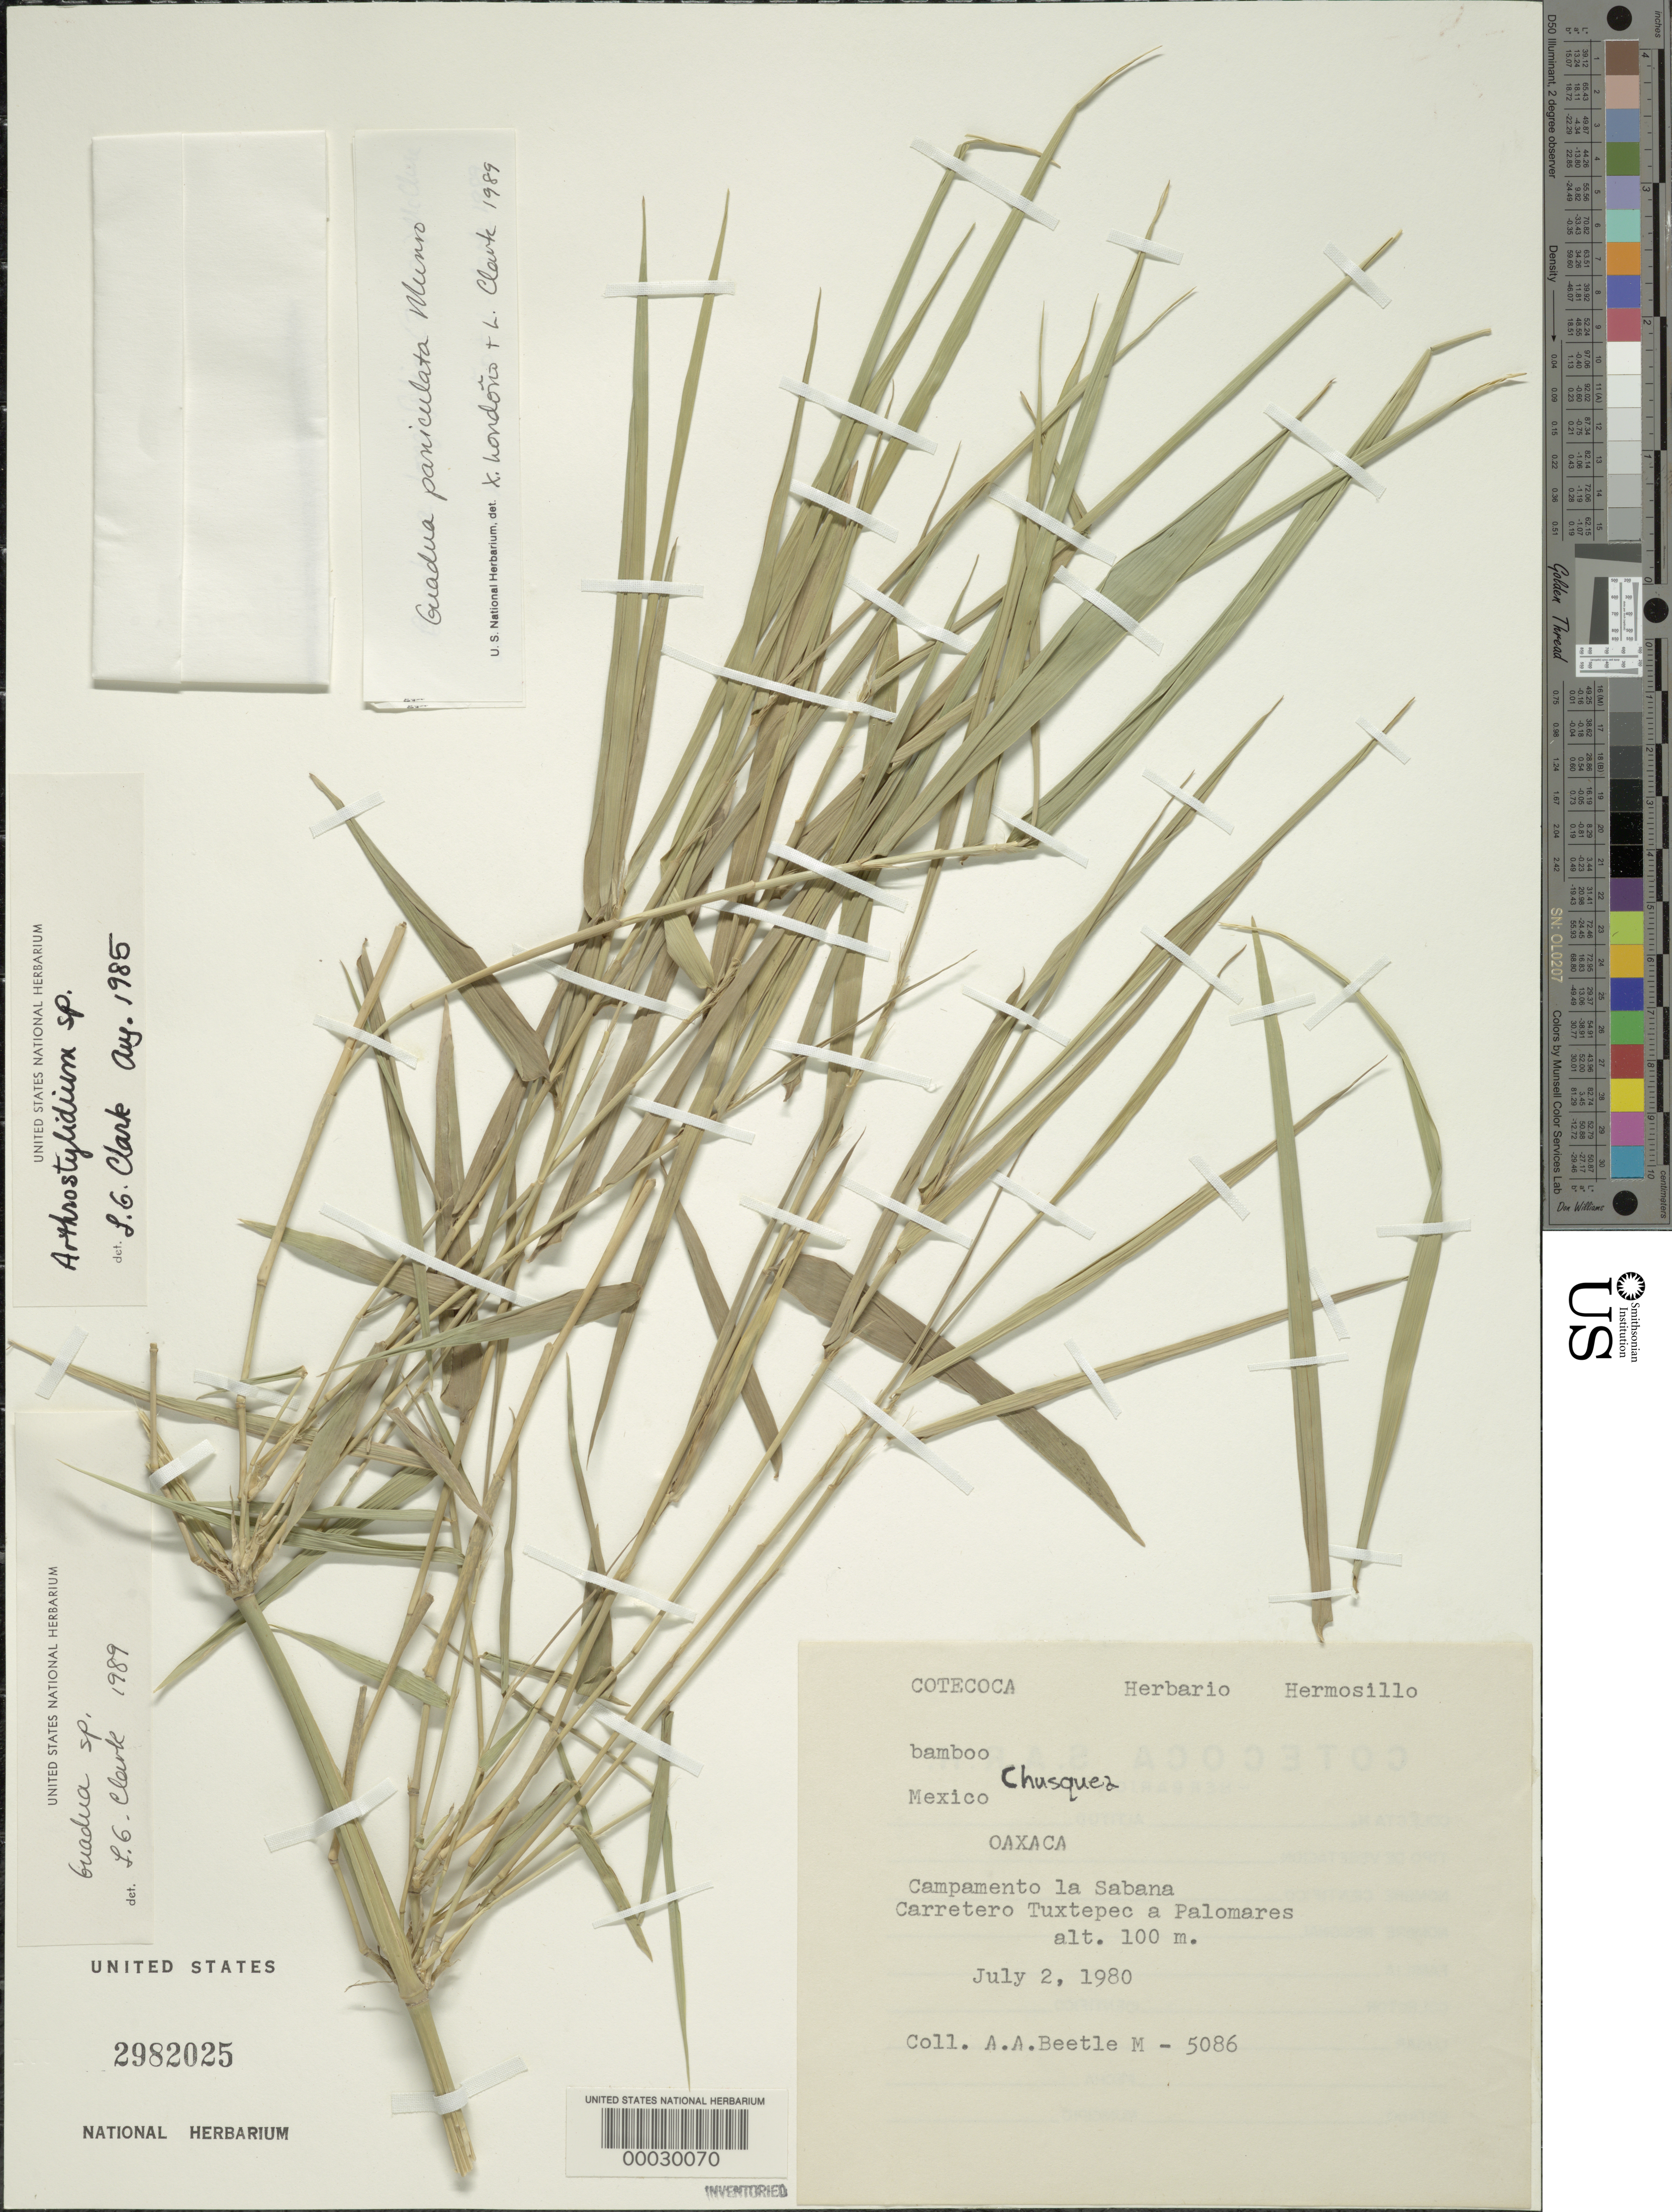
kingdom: Plantae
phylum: Tracheophyta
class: Liliopsida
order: Poales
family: Poaceae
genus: Guadua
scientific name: Guadua refracta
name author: Munro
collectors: A. A. Beetle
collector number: M-5086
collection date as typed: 02 Jul 1980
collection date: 1980-07-02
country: Mexico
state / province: Oaxaca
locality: Road tuxtepec to palomares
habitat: Savanna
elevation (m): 100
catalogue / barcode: US 2982025